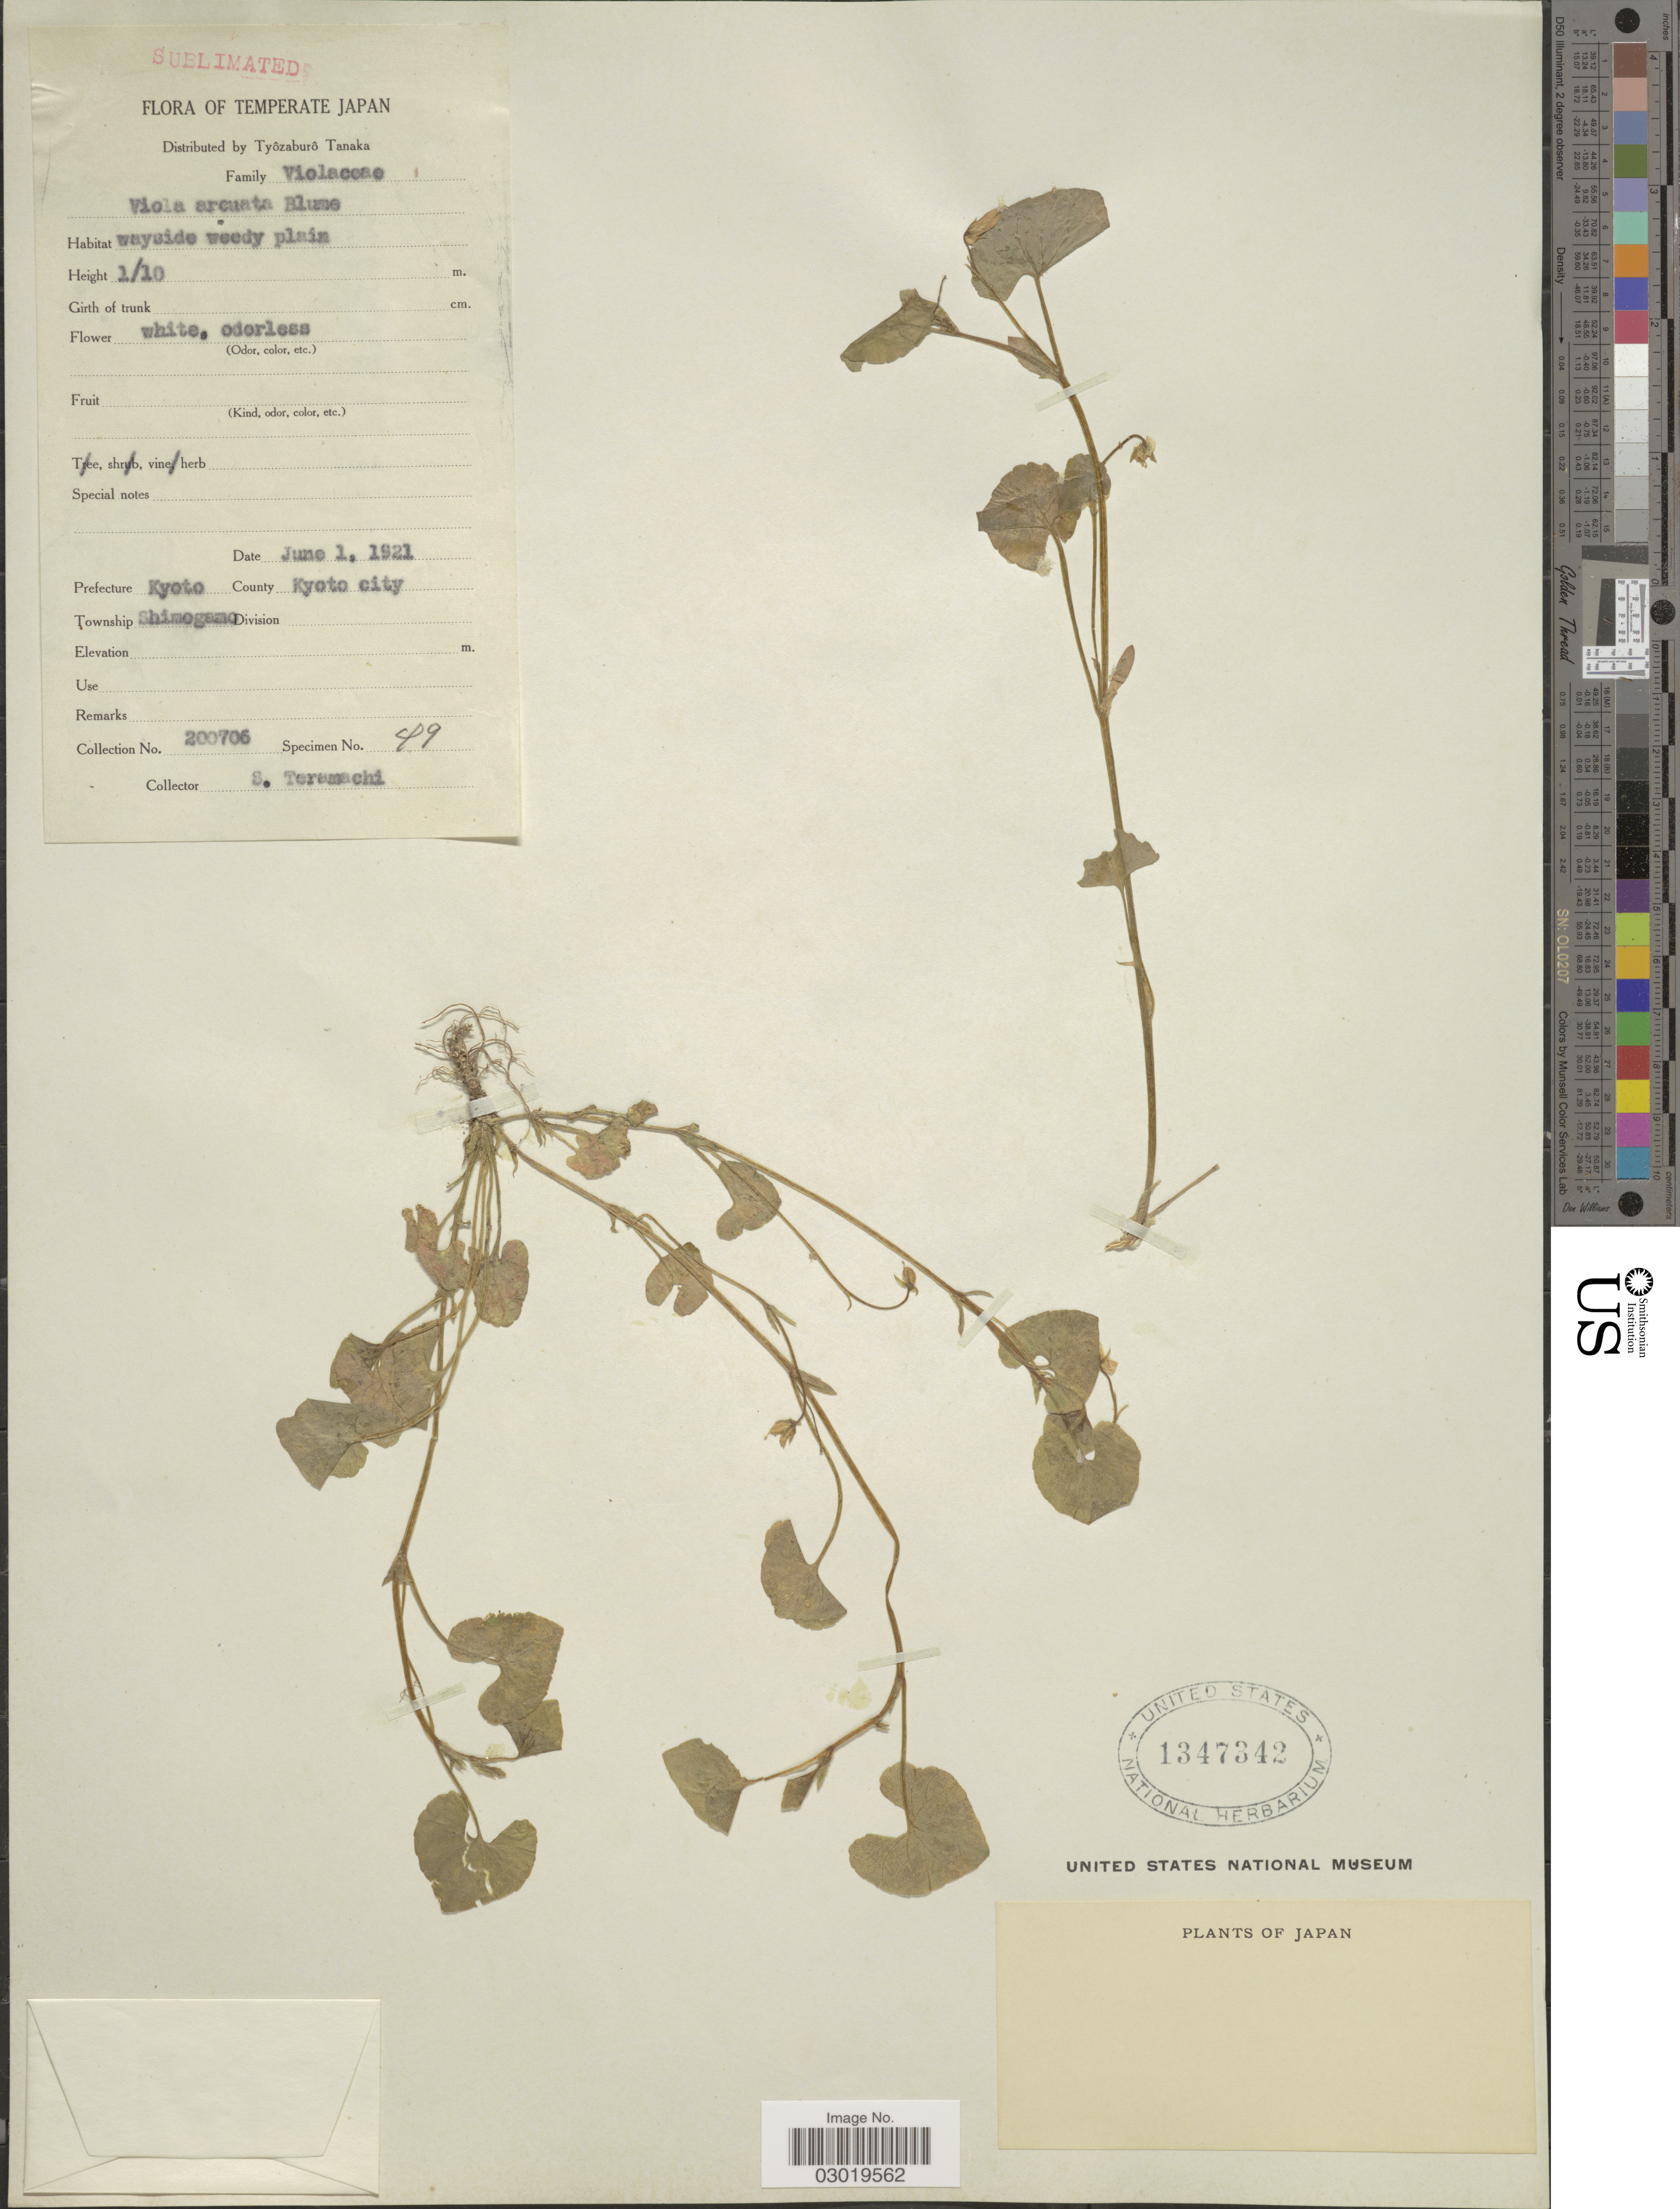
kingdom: Plantae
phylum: Tracheophyta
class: Magnoliopsida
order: Malpighiales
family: Violaceae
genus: Viola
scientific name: Viola arcuata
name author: Blume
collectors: S. Teramachi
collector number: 200706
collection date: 1921-06-01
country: Japan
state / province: Kyoto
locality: Prefecture Kyoto, County Kyoto city, Township Shimogamo.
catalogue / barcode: US 1347342